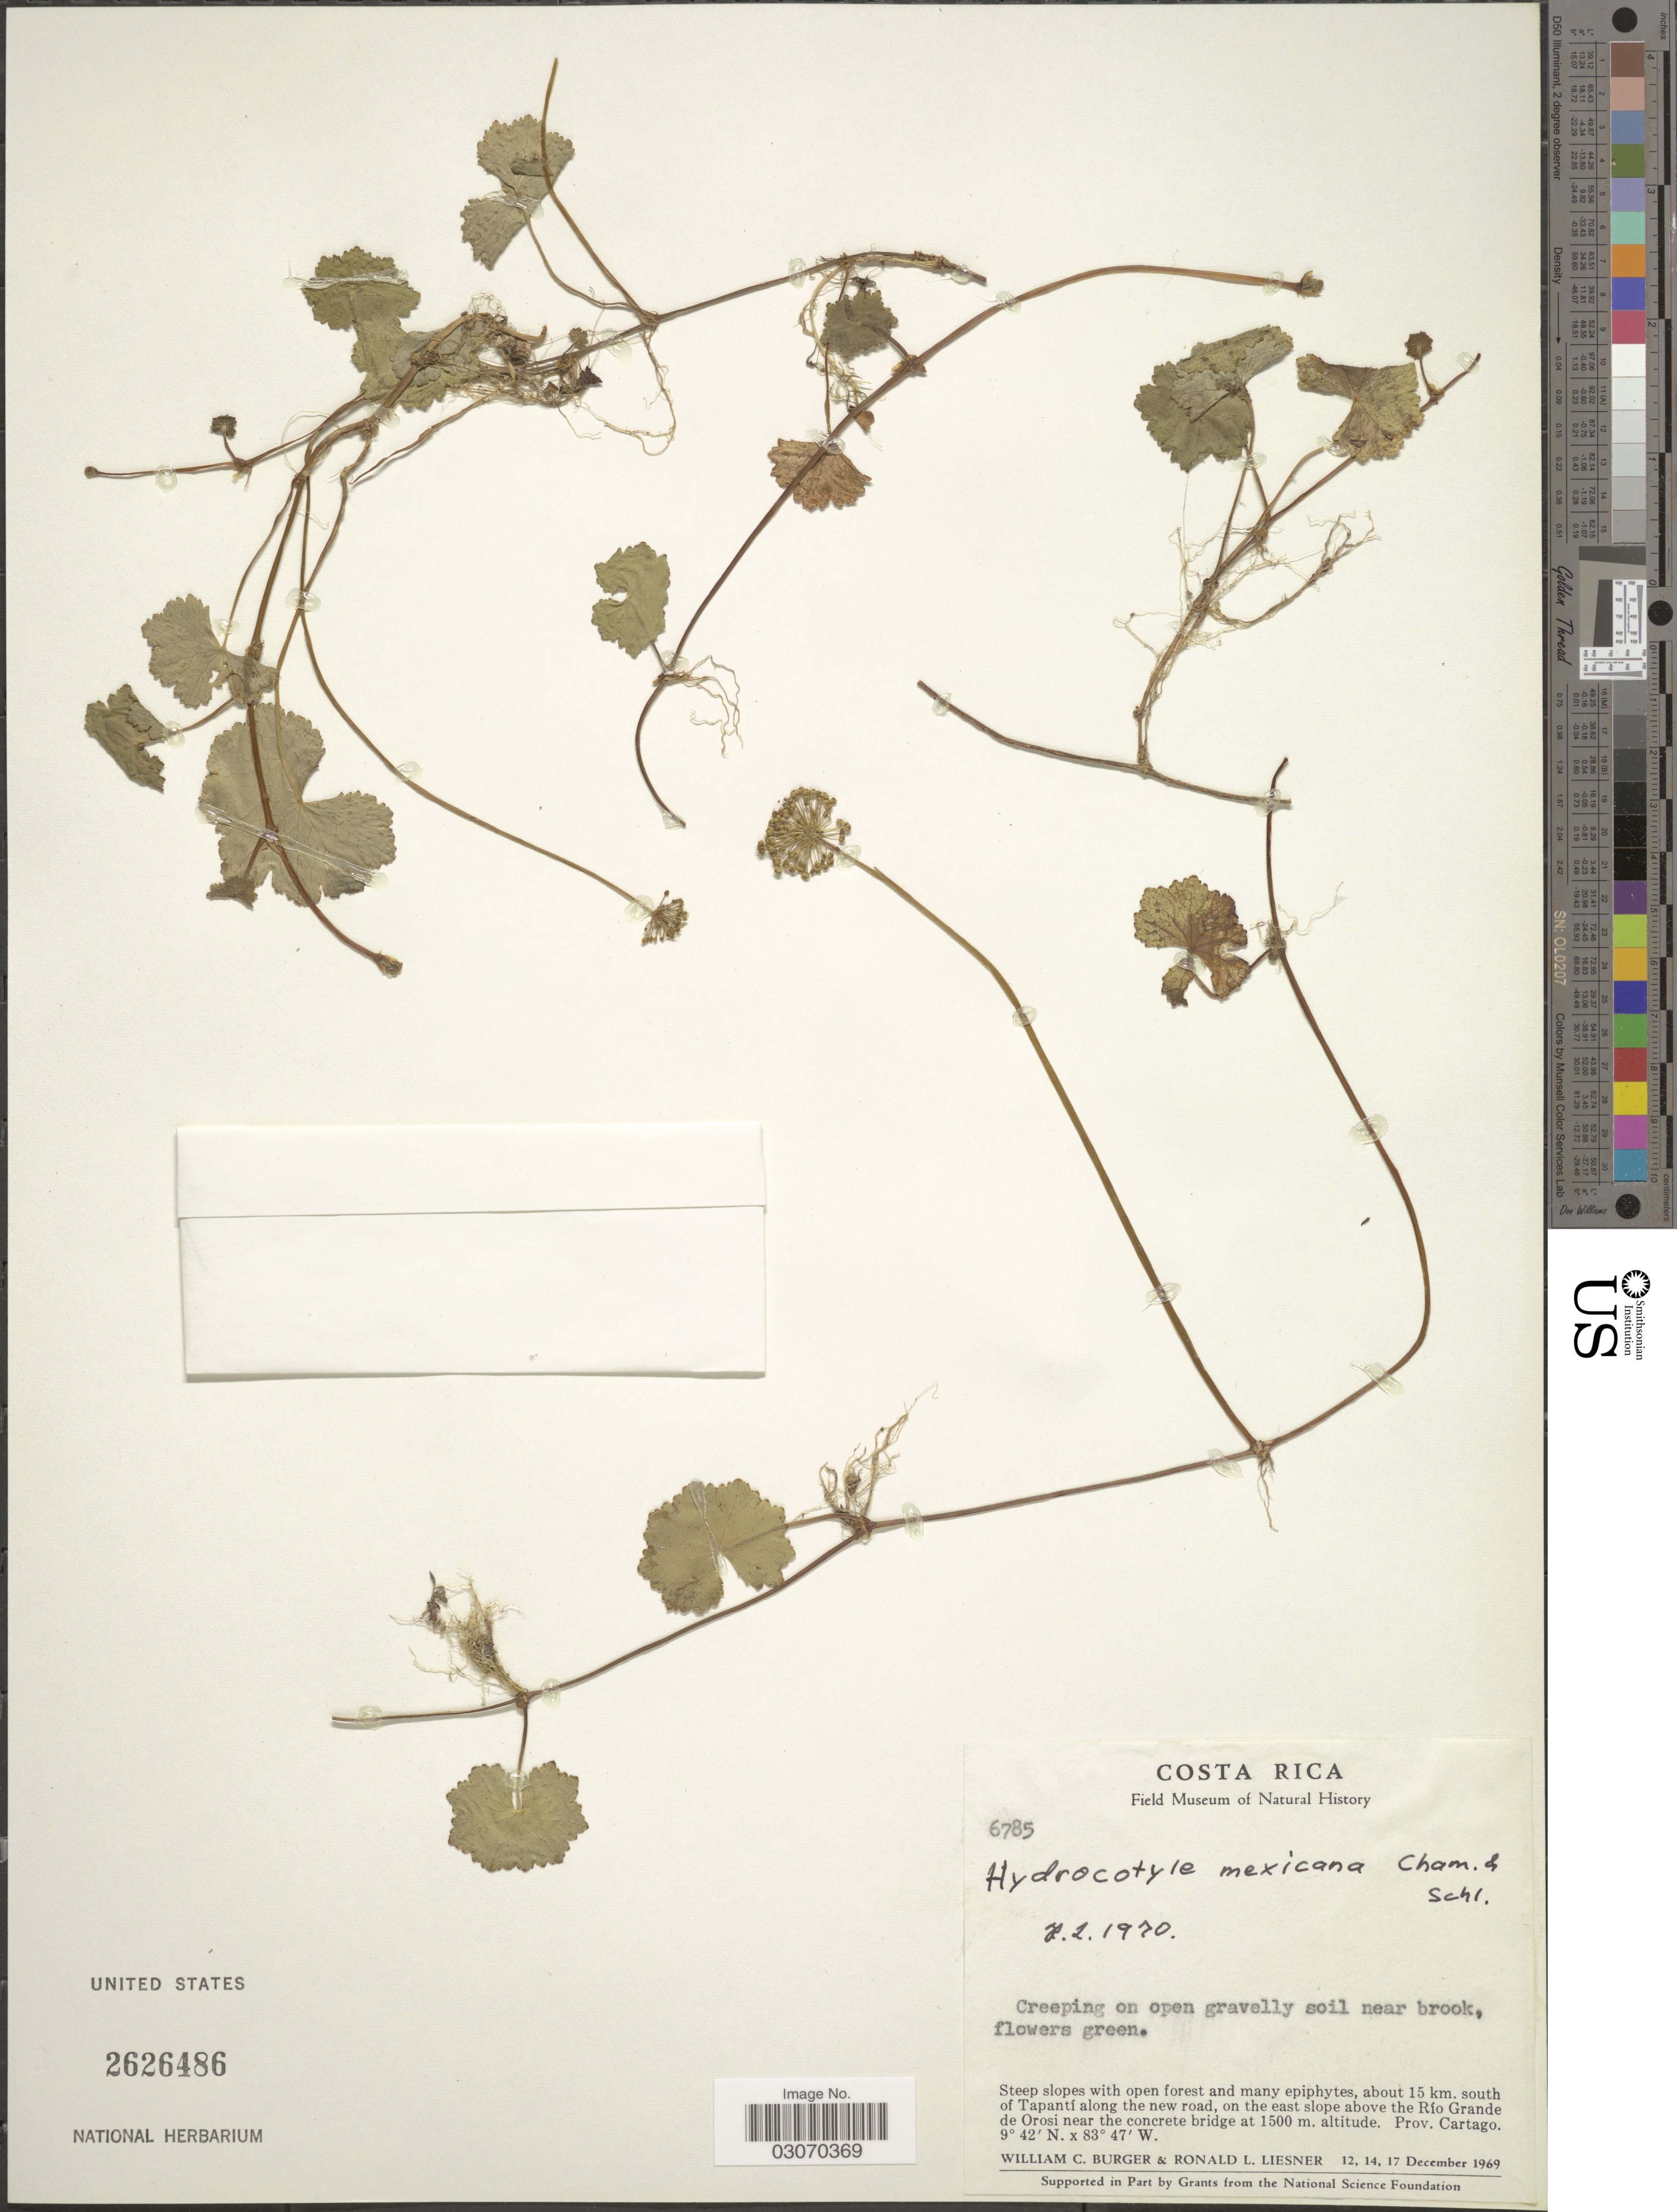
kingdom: Plantae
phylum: Tracheophyta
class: Magnoliopsida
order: Apiales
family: Araliaceae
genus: Hydrocotyle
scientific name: Hydrocotyle mexicana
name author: Schltdl. & Cham.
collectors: W. Burger & R. L. Liesner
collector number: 6785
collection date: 1969-12-12/1969-12-17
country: Costa Rica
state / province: Cartago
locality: About 15 km. south of Tapantí along the new road, on the east slope above the Río Grande de Orosi near the concrete bridge.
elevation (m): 1500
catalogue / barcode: US 2626486